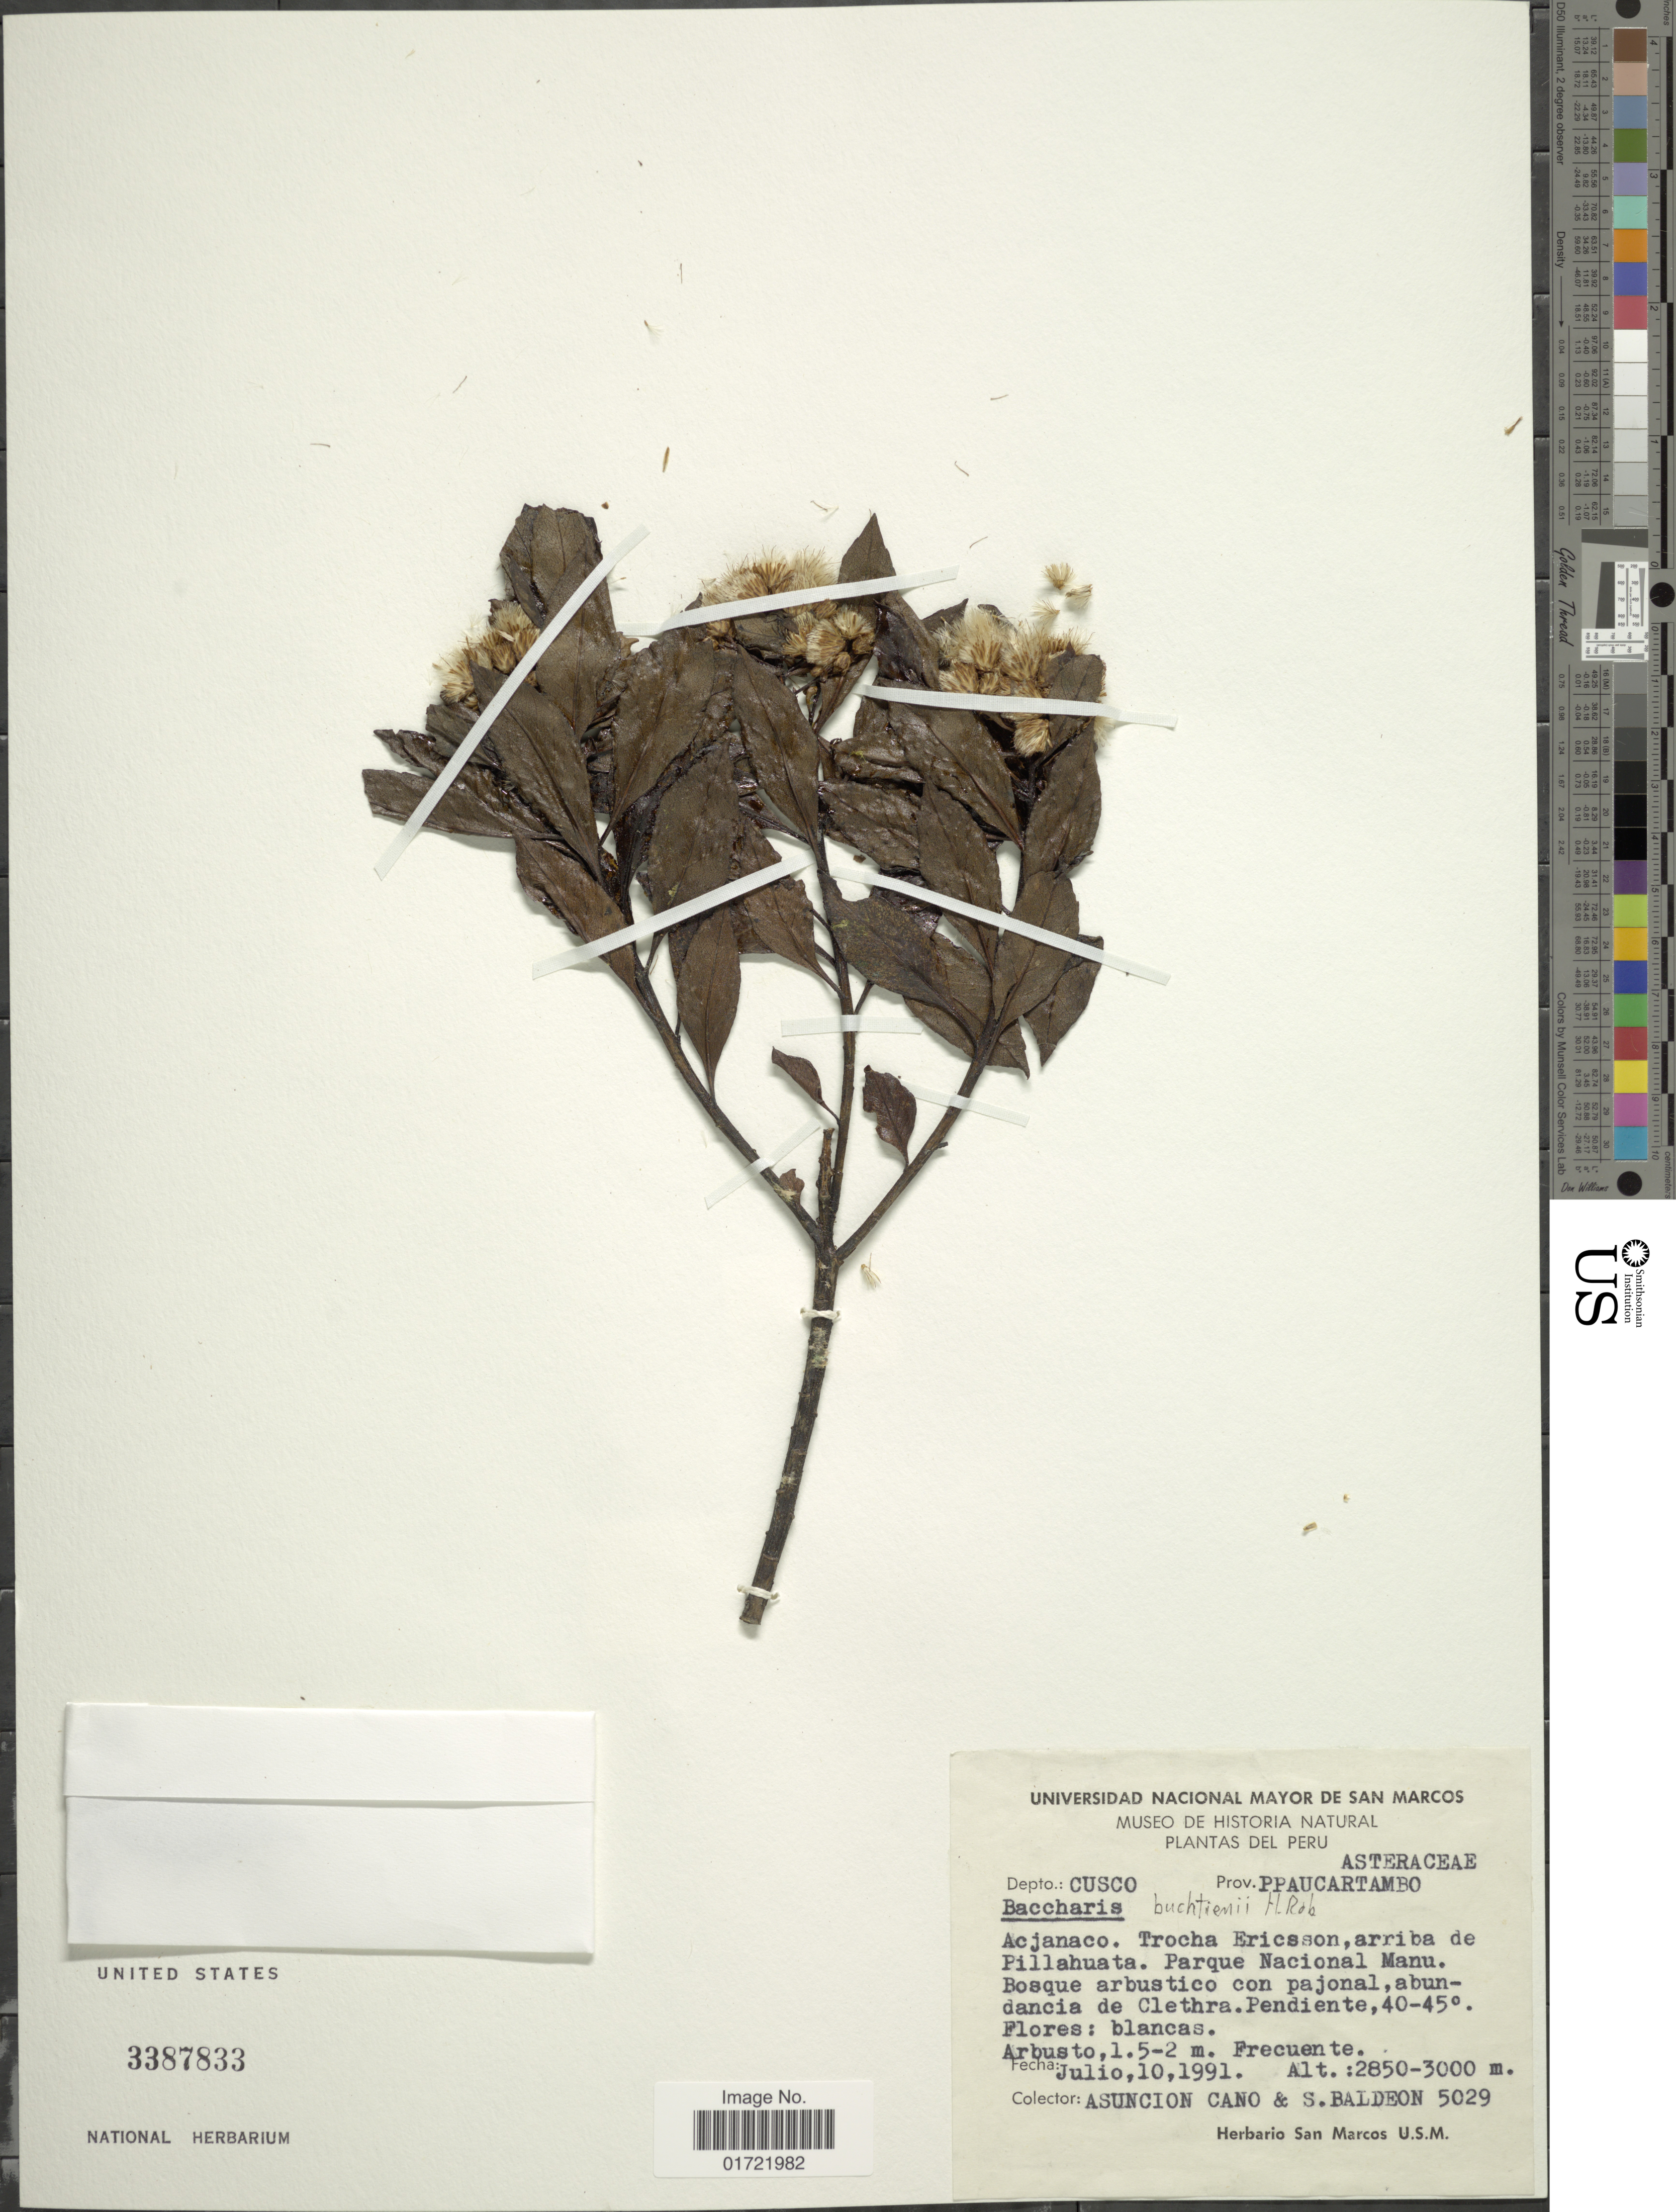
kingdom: Plantae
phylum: Tracheophyta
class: Magnoliopsida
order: Asterales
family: Asteraceae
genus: Baccharis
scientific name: Baccharis buchtienii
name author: H. Rob.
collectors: E. Cano & S. Baldeon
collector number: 5029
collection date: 1991-07-10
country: Peru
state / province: Cusco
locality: Prov. Ppaucartambo. Acjamaco. Trocha Ericsson,, arriba de Pillahuata. Parque Nacional Manu. 40-45 °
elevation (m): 2850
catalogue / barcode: US 3387833